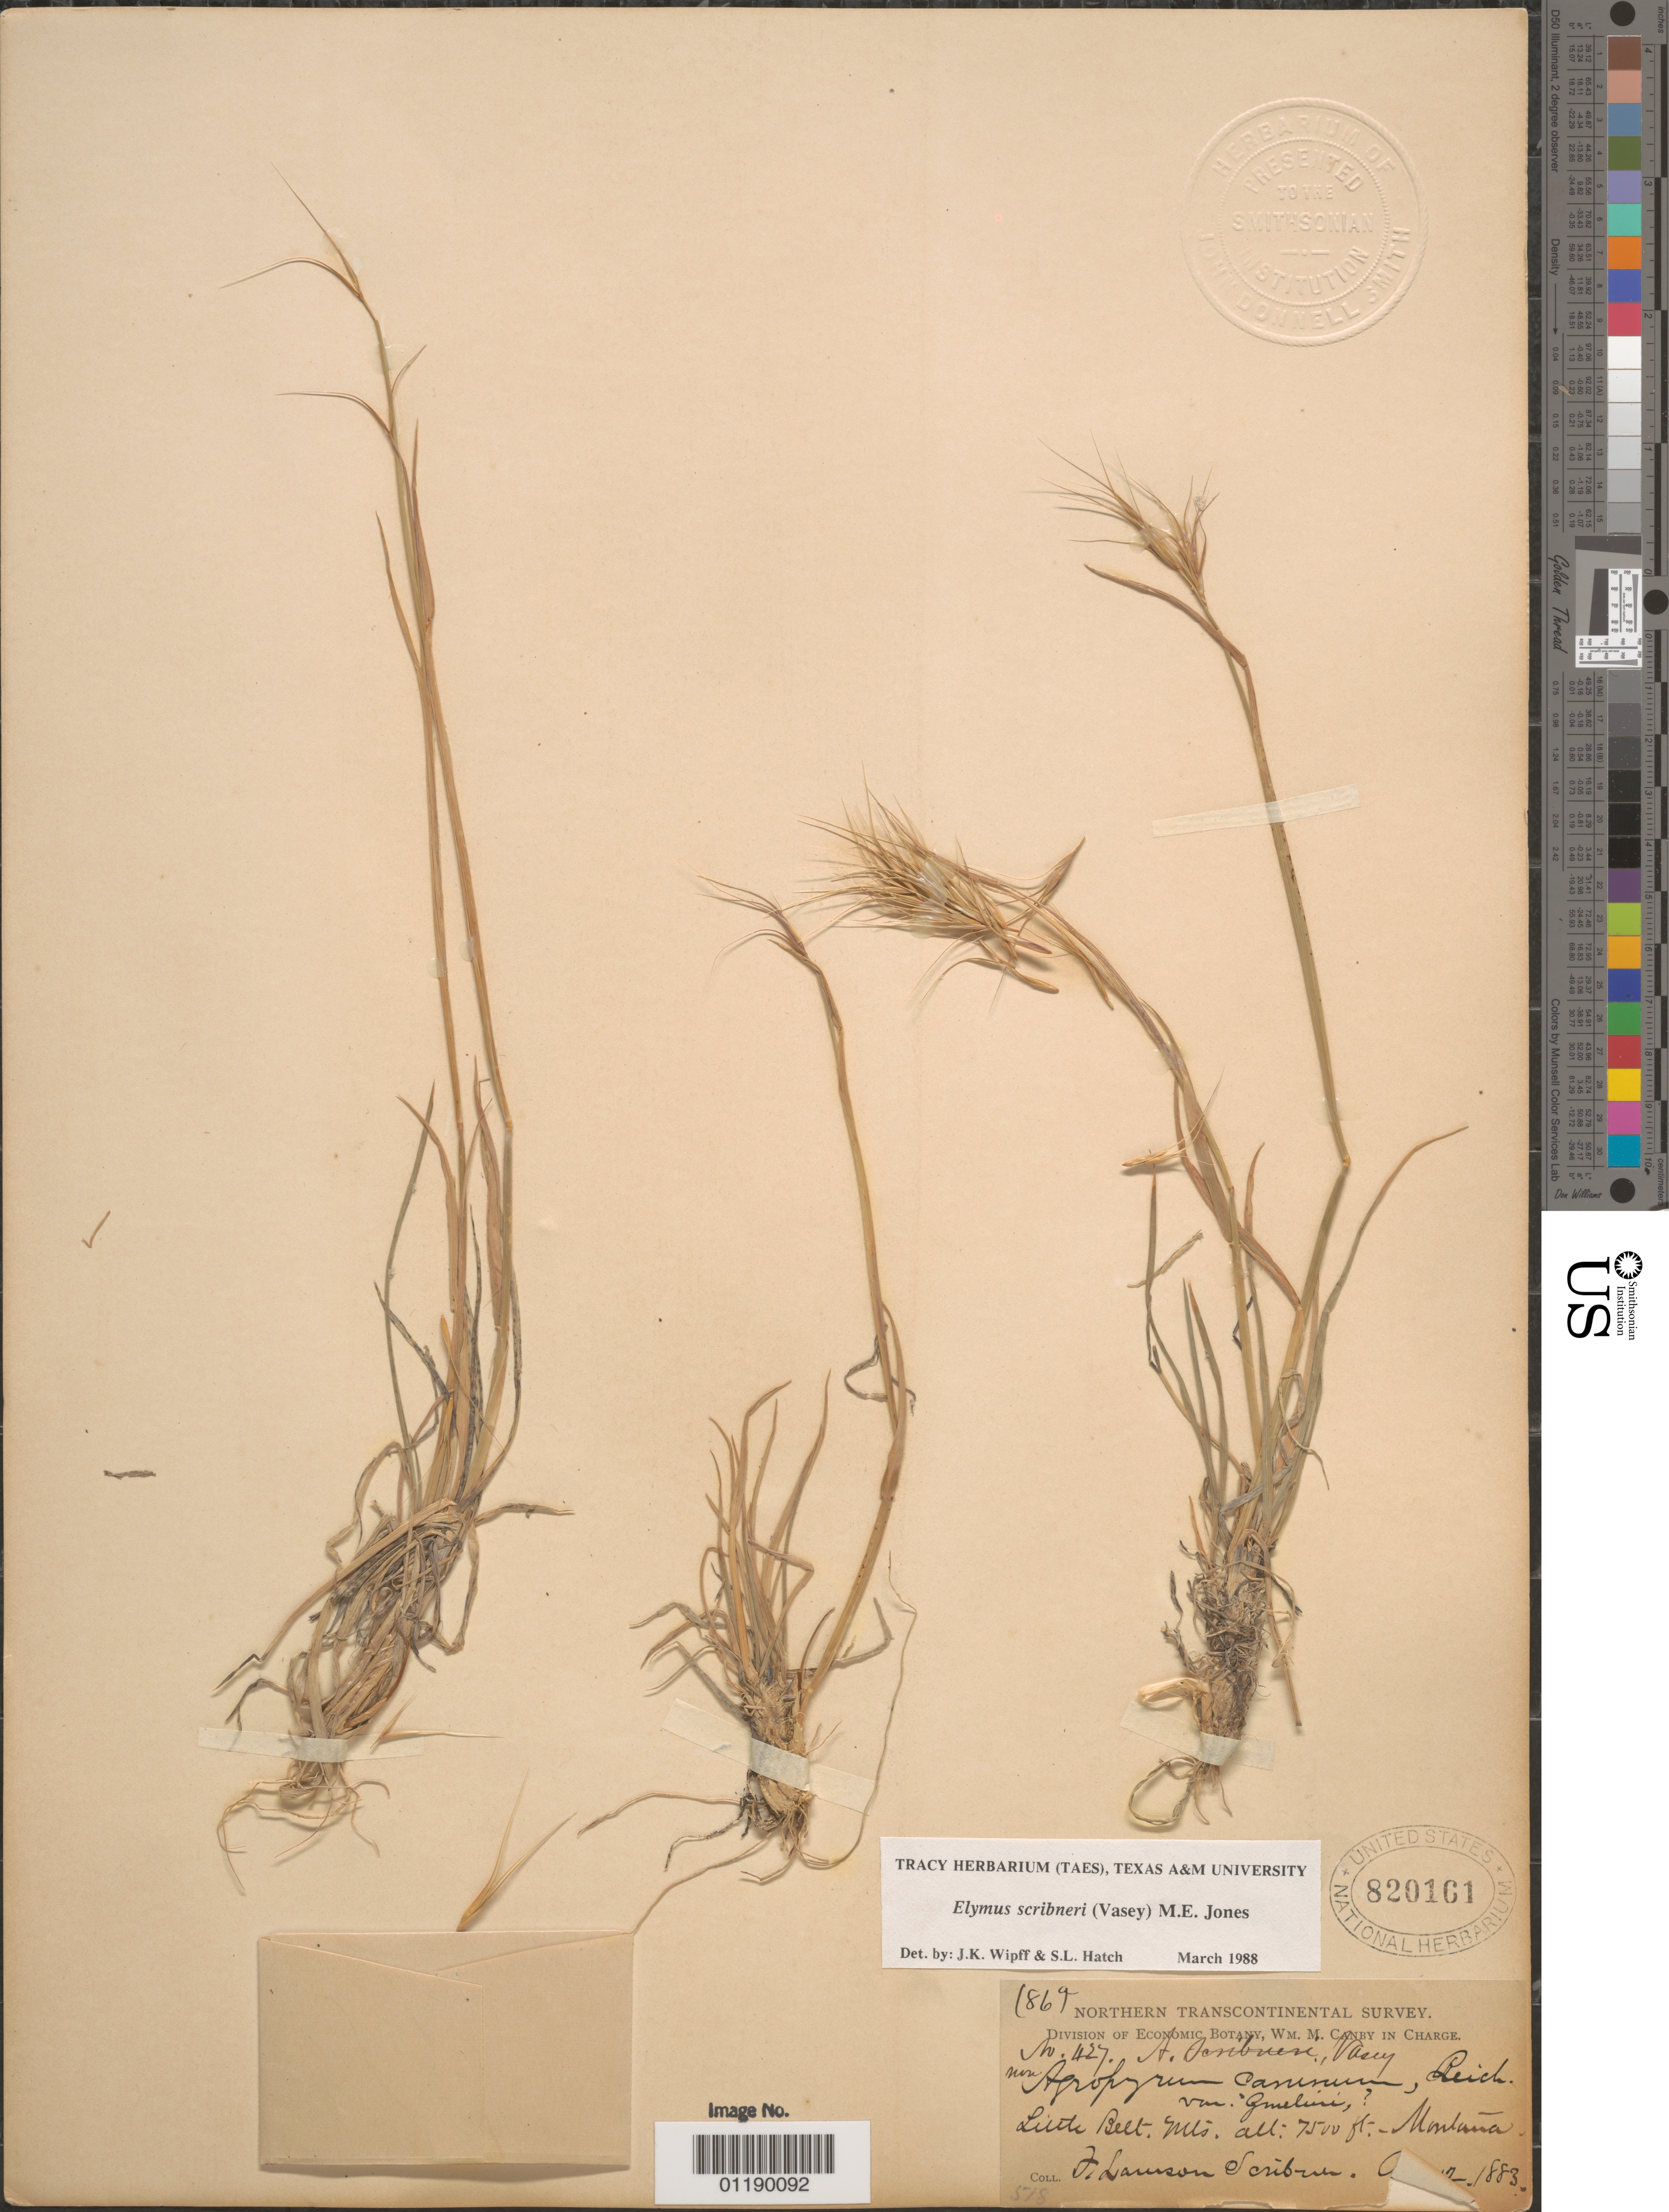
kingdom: Plantae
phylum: Tracheophyta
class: Liliopsida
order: Poales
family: Poaceae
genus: Elymus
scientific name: Elymus scribneri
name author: (Vasey) M.E. Jones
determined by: Wipff, J. K.; Hatch, S. L.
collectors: F. L. Scribner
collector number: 427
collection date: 1883-08-02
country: United States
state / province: Montana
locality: Little Belt Mts.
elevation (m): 2286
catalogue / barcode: US 820161